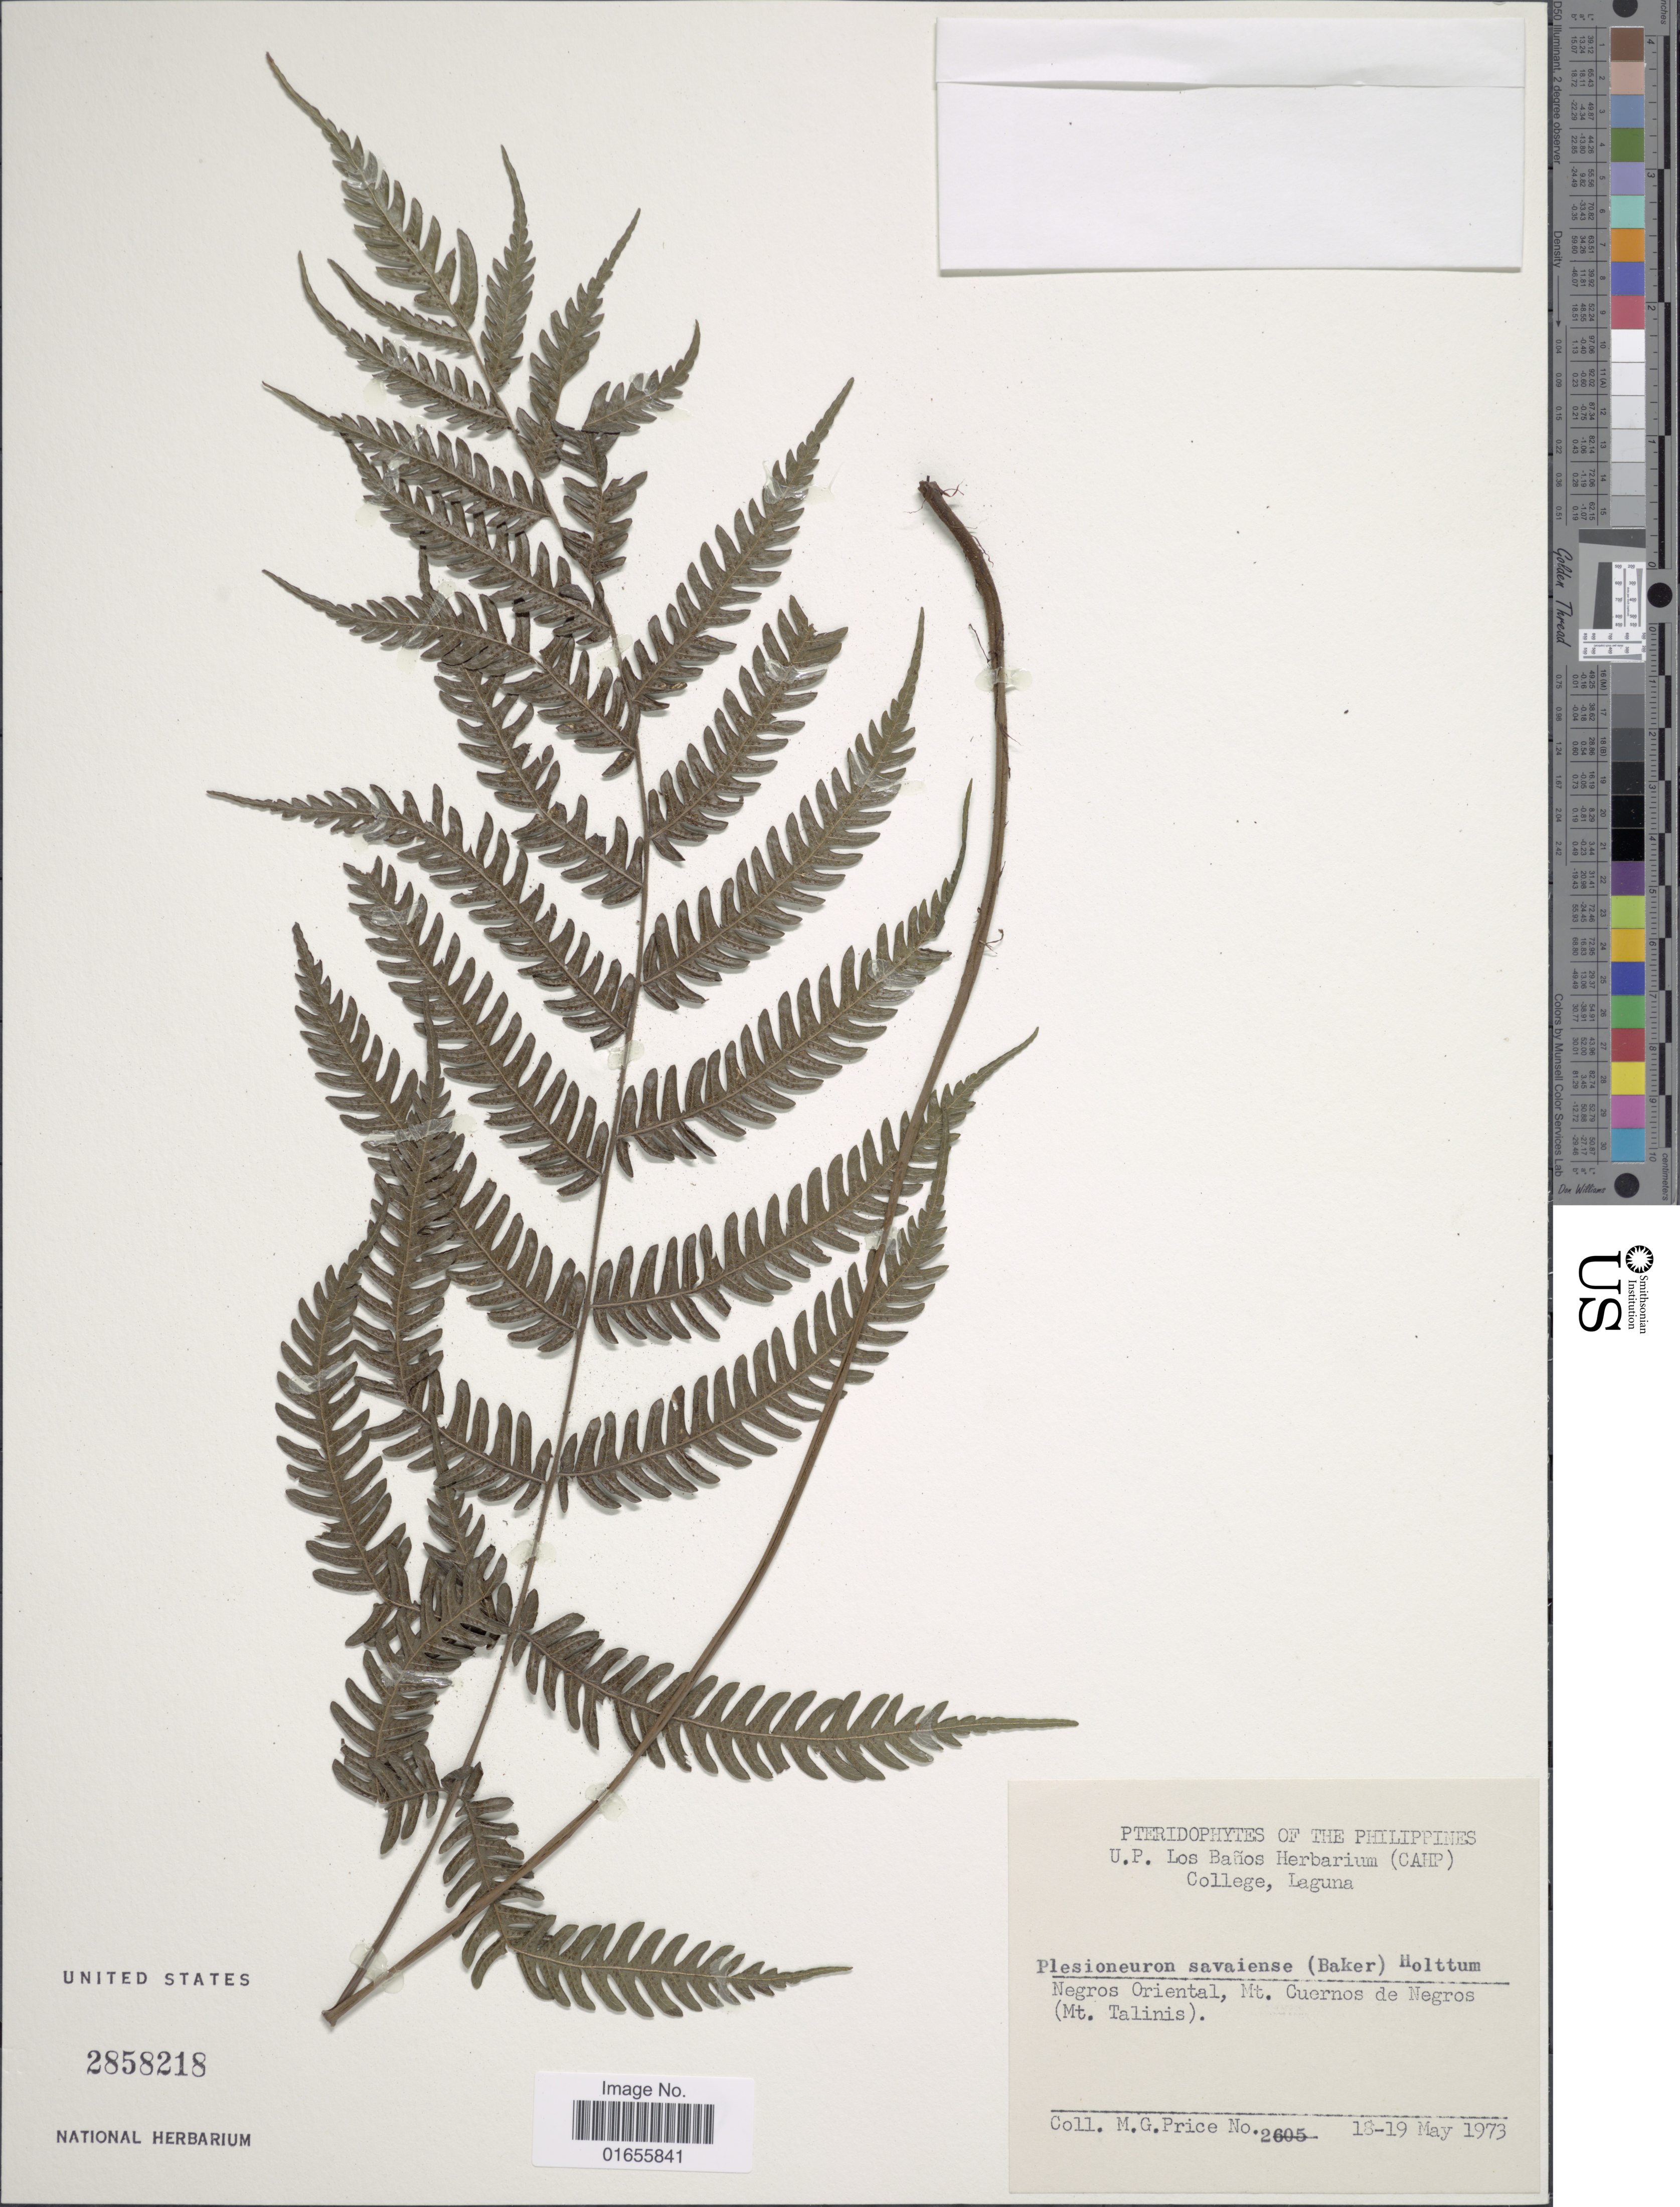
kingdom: Plantae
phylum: Tracheophyta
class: Polypodiopsida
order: Polypodiales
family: Thelypteridaceae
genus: Plesioneuron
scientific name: Plesioneuron savaiense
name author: (Baker) Holttum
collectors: M. G. Price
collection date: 1973-05-18/1973-05-19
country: Philippines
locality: Negros Oriental, Mt. Cuernos de Negros (Mt. Talinis)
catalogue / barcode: US 2858218